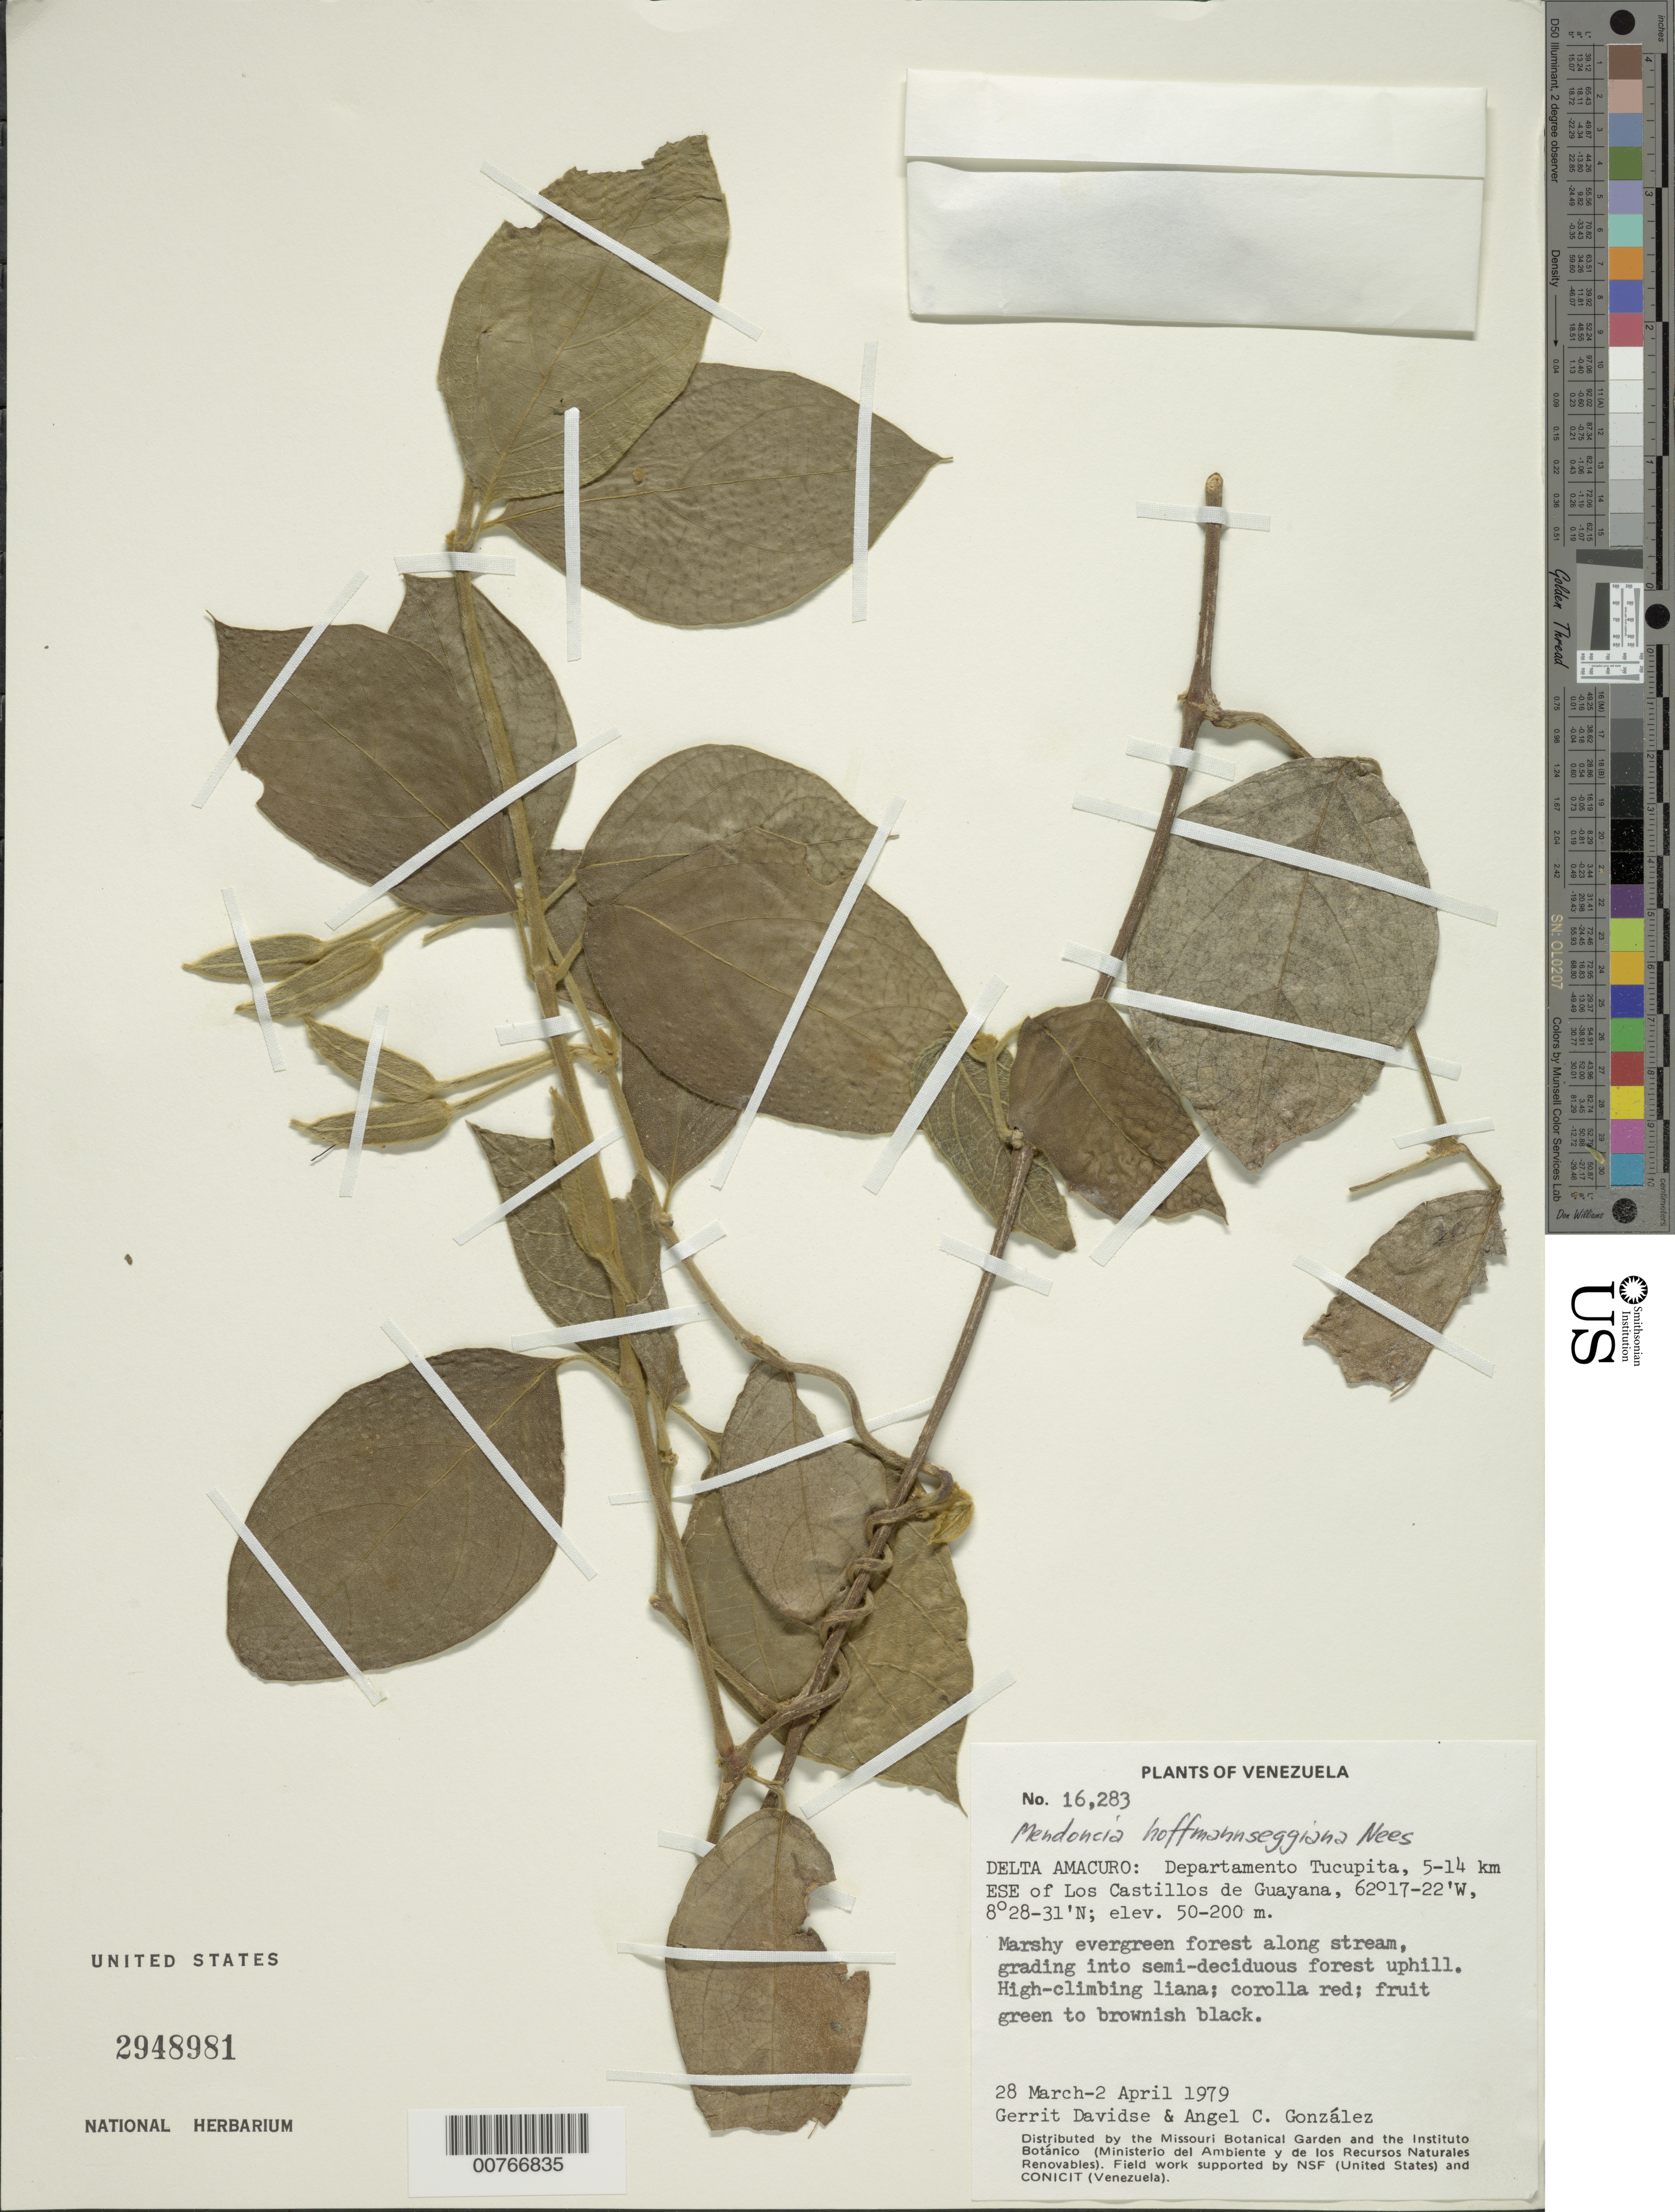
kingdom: Plantae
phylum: Tracheophyta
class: Magnoliopsida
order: Lamiales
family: Acanthaceae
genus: Mendoncia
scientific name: Mendoncia hoffmannseggiana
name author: Nees in DC.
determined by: Wasshausen, Dieter C., (BOT), Smithsonian Institution - National Museum of Natural History (UNITED STATES)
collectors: G. Davidse & A. C. González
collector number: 16283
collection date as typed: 28-Mar-79 to 2-Apr-79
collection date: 1979-03-28/1979-04-02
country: Venezuela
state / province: Delta Amacuro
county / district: Tucupita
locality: Los Castillos de Guayana, 5-14 km ESE of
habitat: Marshy evergreen forest along stream, grading into semi-deciduous forest uphill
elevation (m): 50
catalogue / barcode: US 2948981